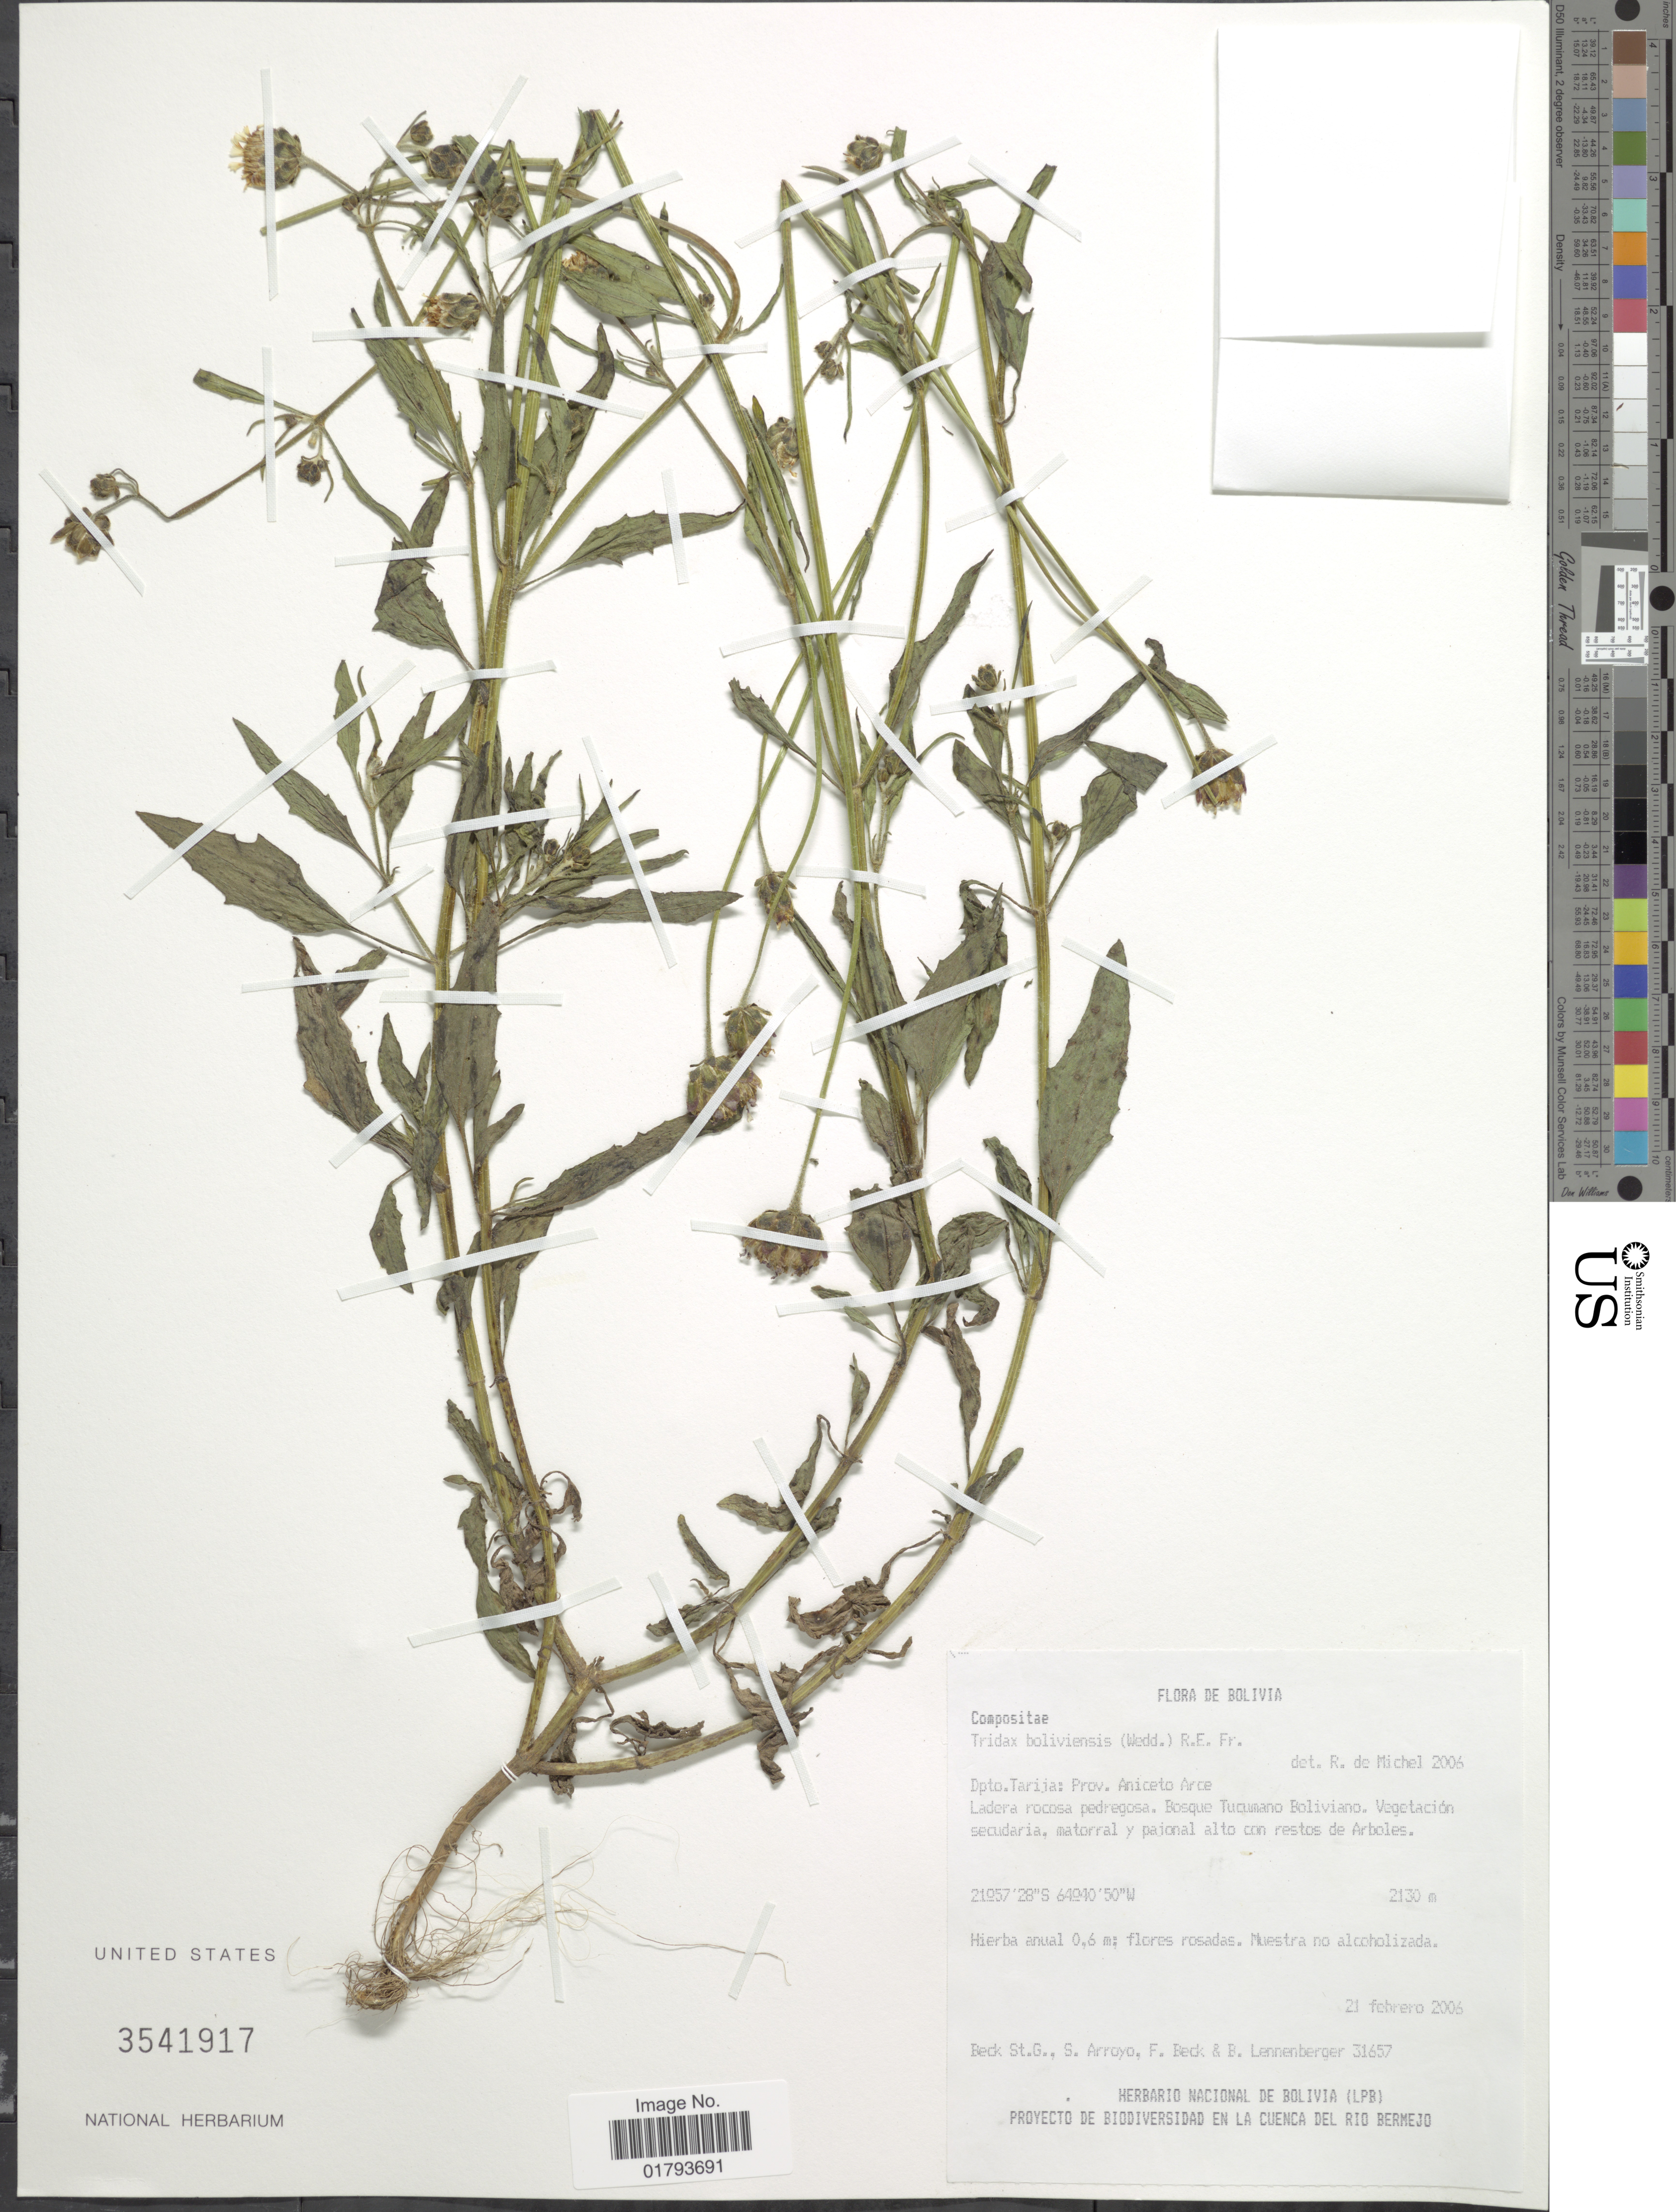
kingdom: Plantae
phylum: Tracheophyta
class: Magnoliopsida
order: Asterales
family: Asteraceae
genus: Tridax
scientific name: Tridax boliviensis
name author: (Wedd.) R.E. Fr.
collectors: S. G. Beck, Arroyo, S., F. Beck & B. Lennenberger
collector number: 31657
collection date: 2006-02-21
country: Bolivia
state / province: Tarija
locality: Prov. Aniceto Arce, Ladera rocosa pedregosa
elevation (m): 2130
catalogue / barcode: US 3541917